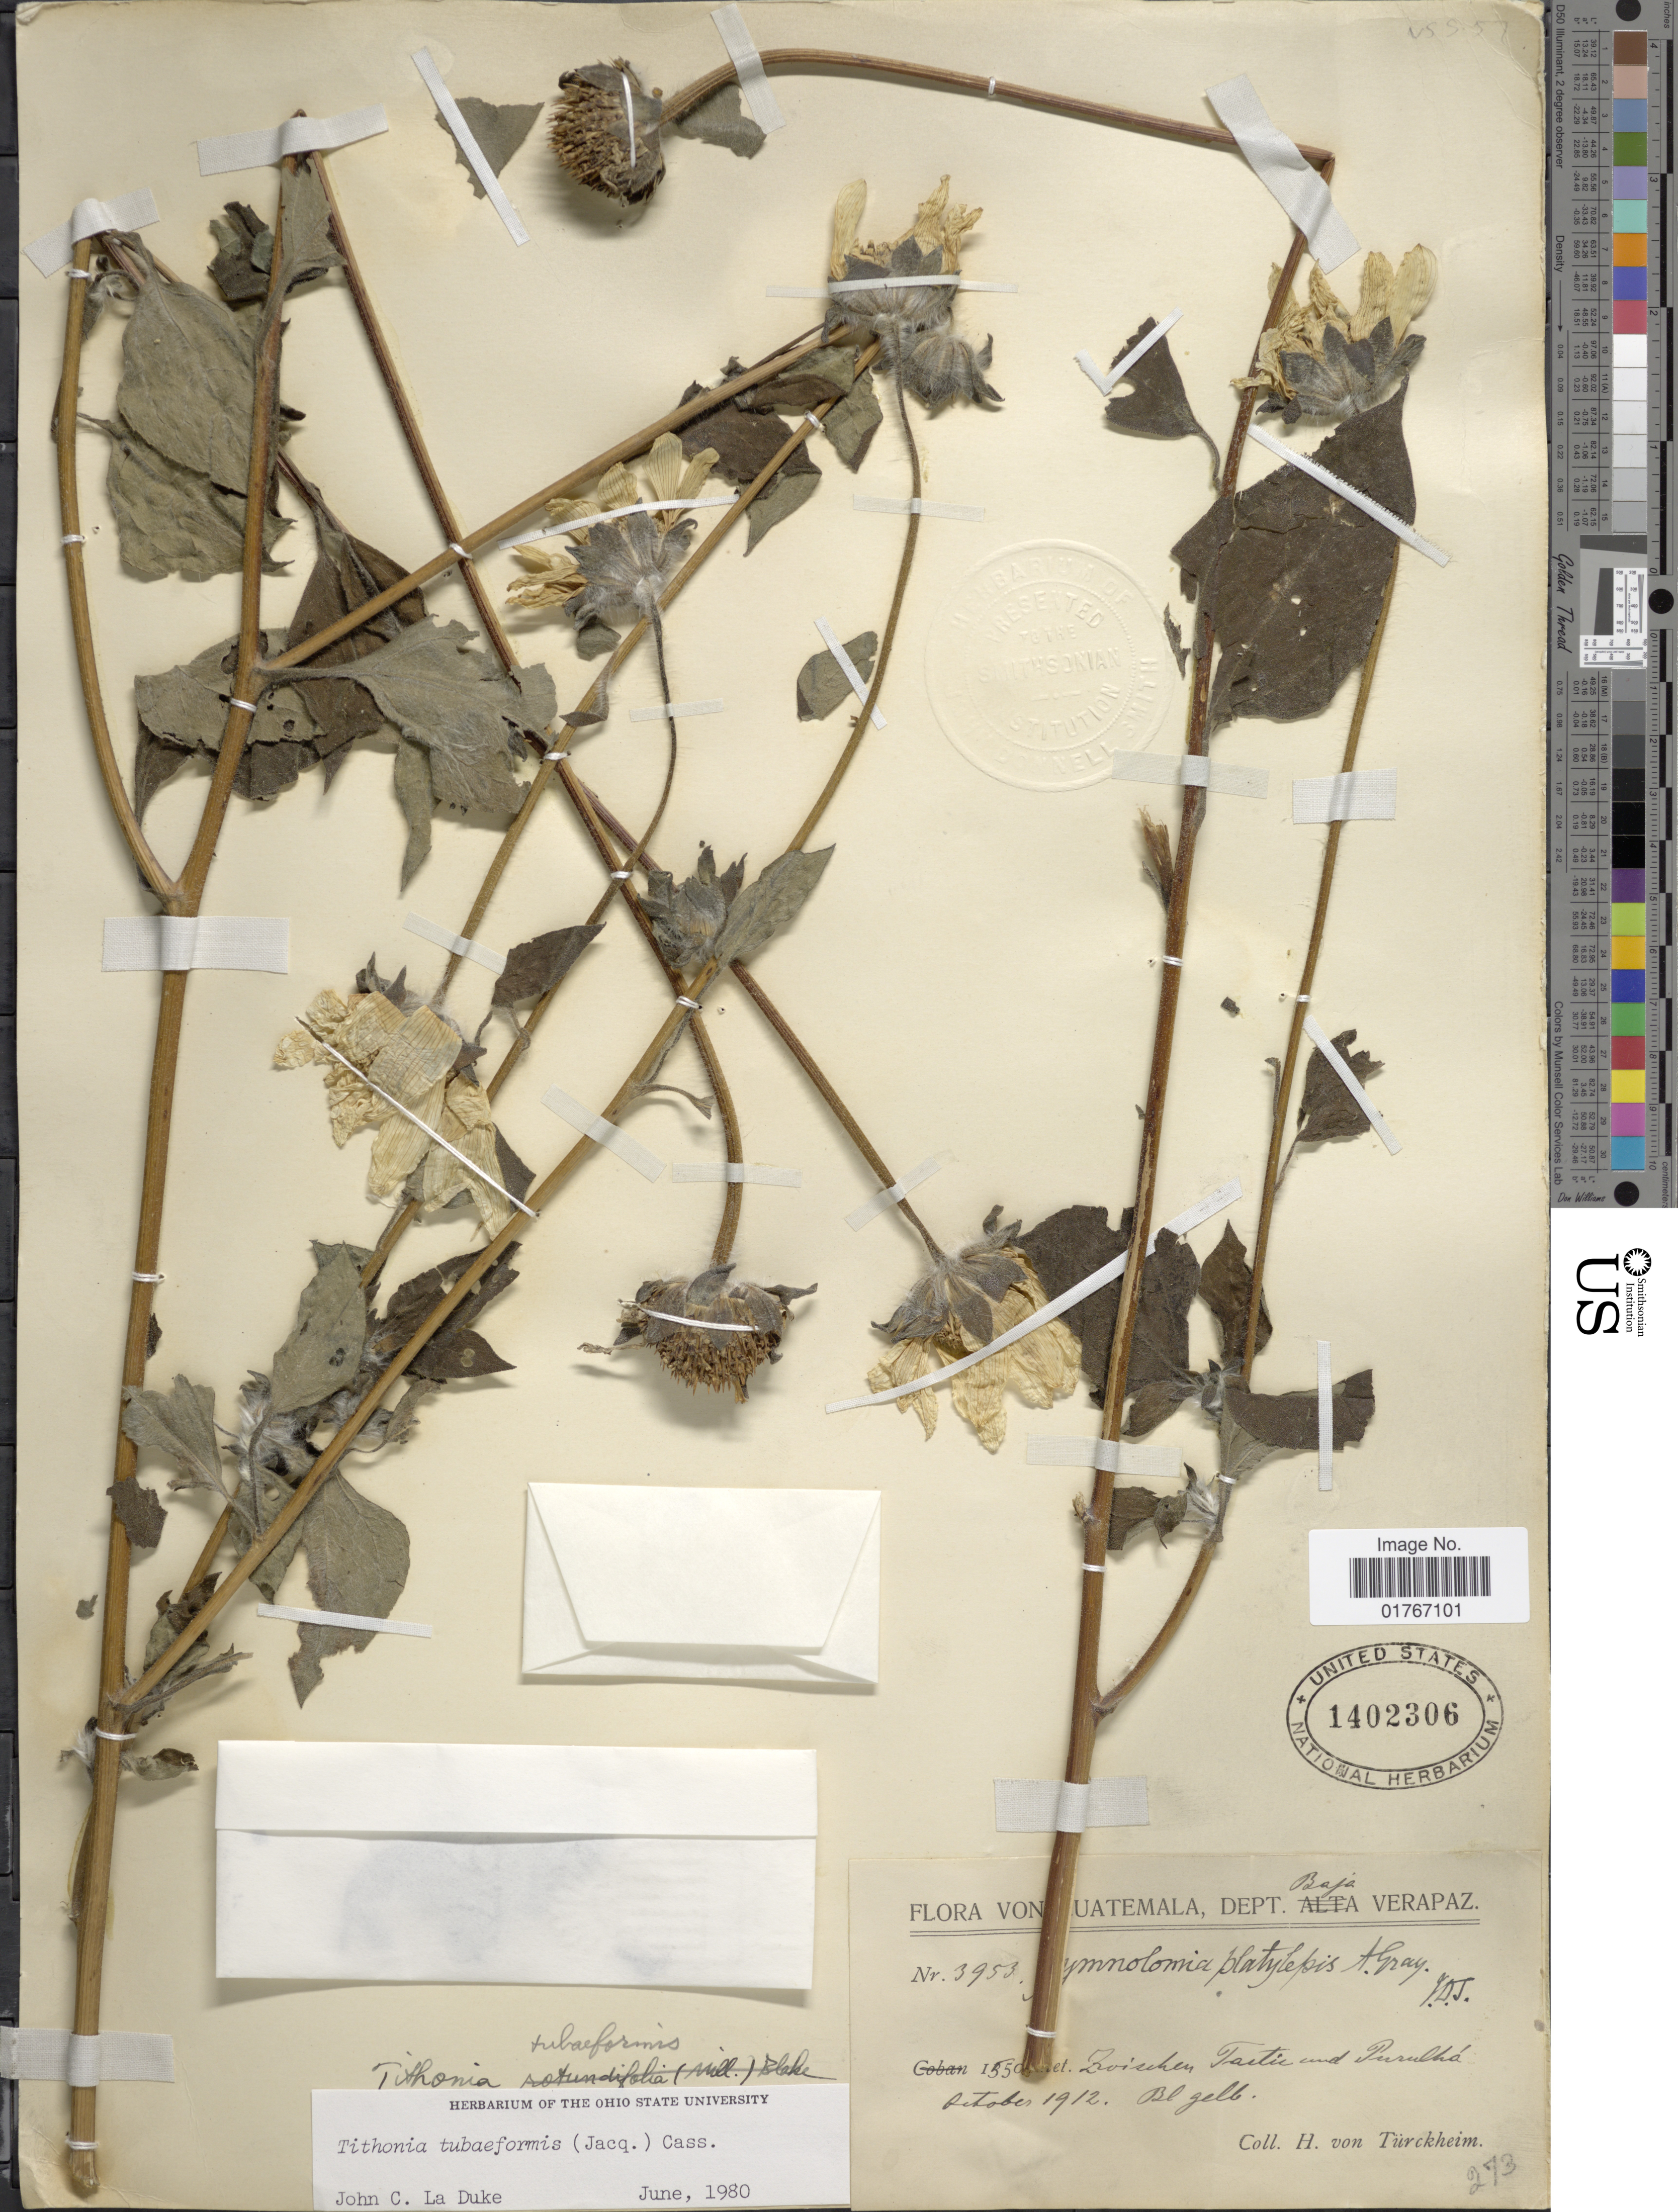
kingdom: Plantae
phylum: Tracheophyta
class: Magnoliopsida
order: Asterales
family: Asteraceae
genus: Tithonia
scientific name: Tithonia tubaeformis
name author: (Jacq.) Cass.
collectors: H. von Türckheim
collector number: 3953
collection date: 1912-10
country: Guatemala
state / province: Baja Verapaz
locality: Zwischen Tactic und Purulhá [between Tactic and Purulhá]. Dept Baja Verapaz,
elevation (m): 1550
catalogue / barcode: US 1402306